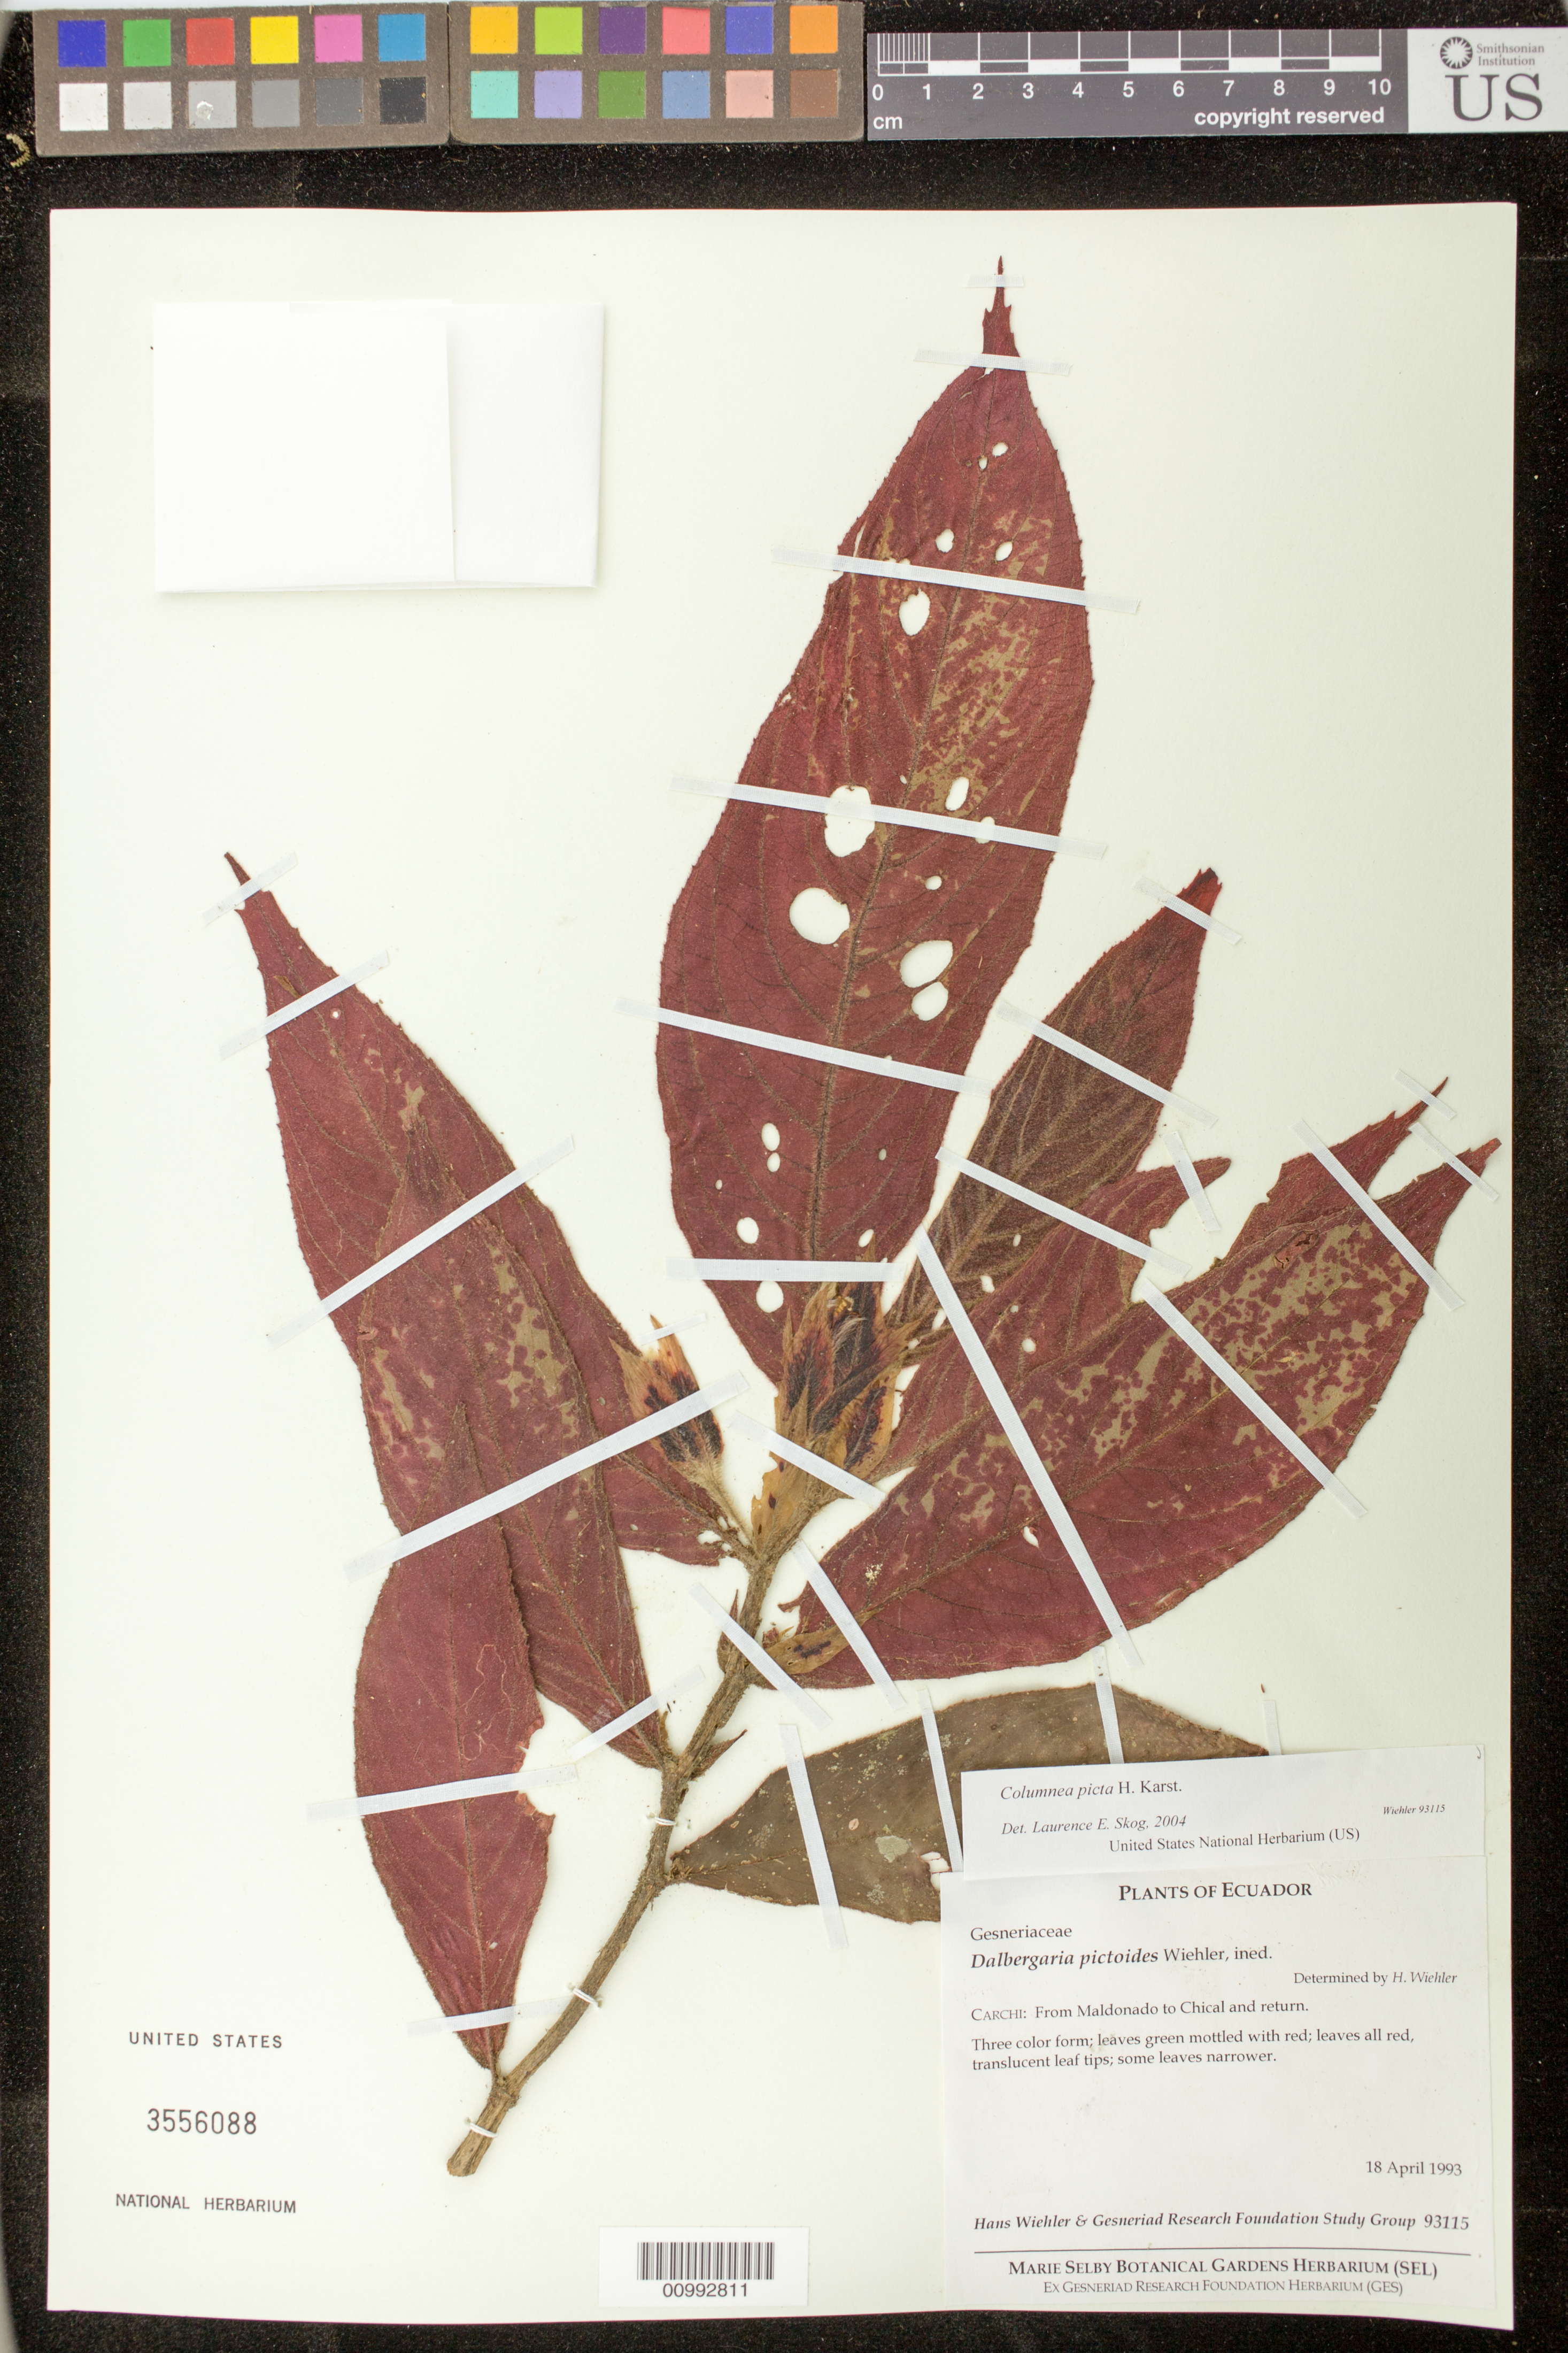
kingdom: Plantae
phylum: Tracheophyta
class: Magnoliopsida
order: Lamiales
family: Gesneriaceae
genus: Columnea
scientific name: Columnea karsteniana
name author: Singh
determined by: Skog, Laurence E.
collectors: H. J. Wiehler & GRF Study Group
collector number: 93115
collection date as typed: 18 Apr 1993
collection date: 1993-04-18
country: Ecuador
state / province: Carchi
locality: Carchi: from Maldonado to Chical and return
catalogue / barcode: US 3556088